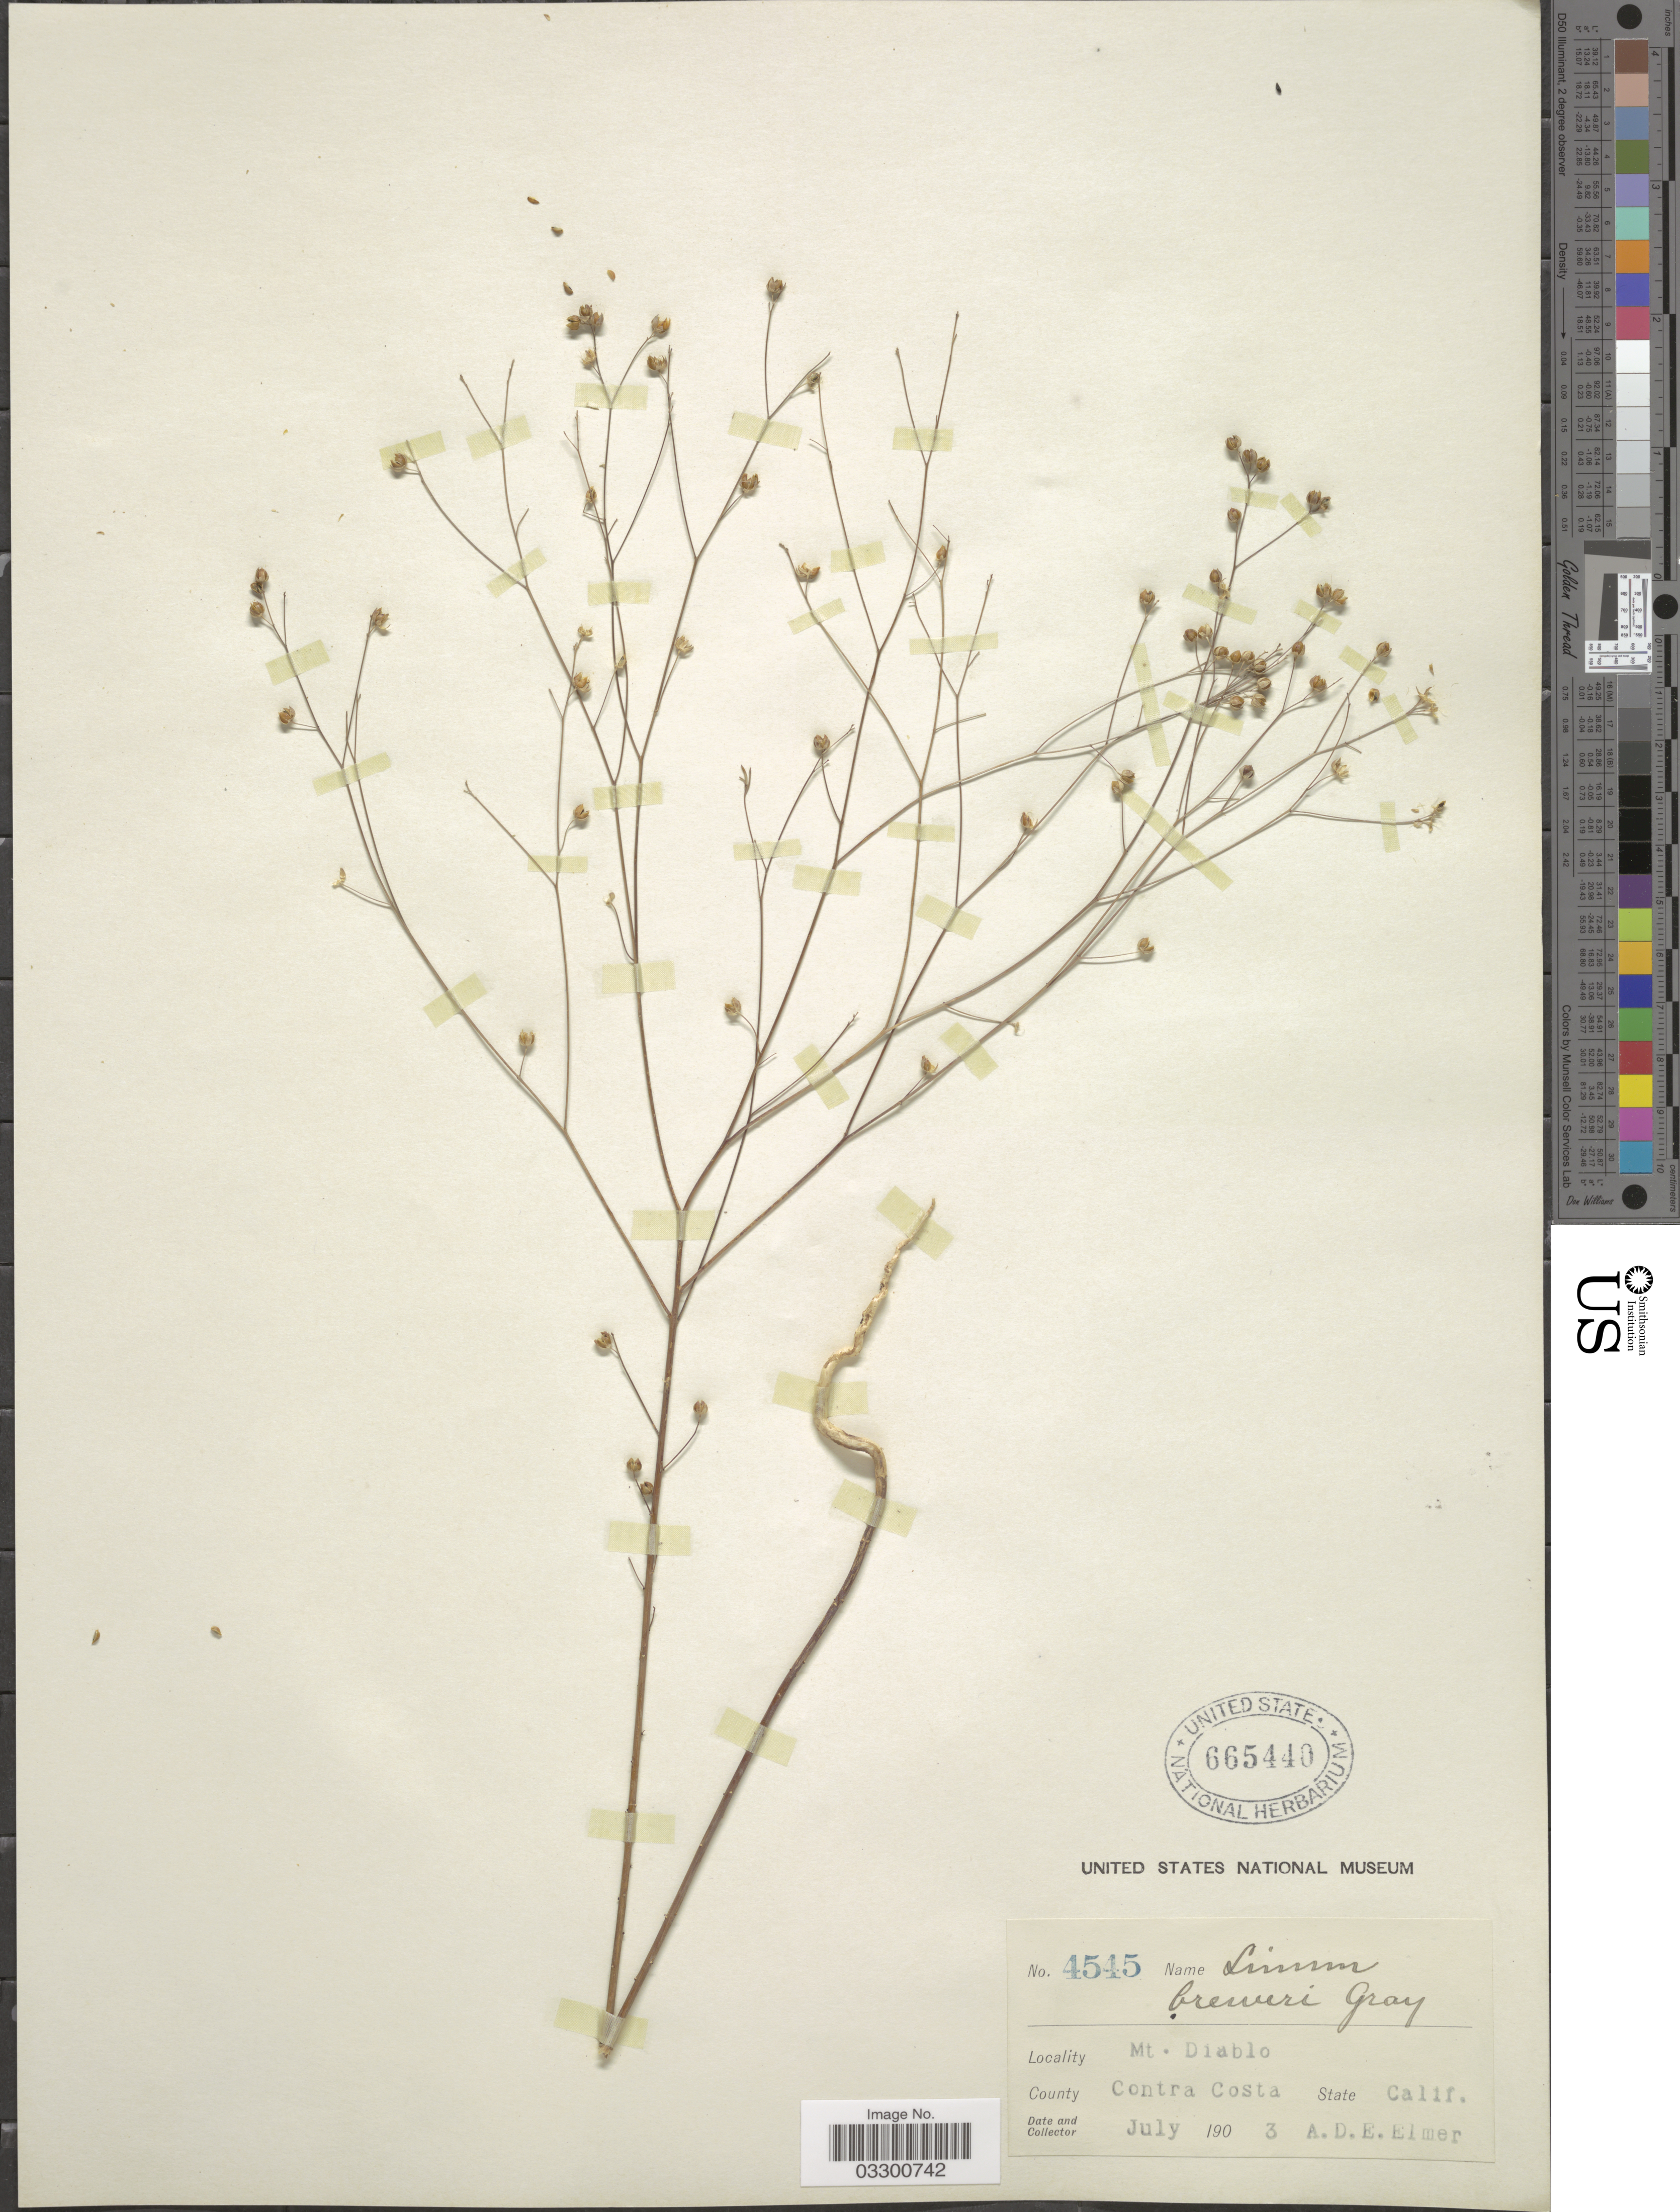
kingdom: Plantae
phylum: Tracheophyta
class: Magnoliopsida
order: Malpighiales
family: Linaceae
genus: Hesperolinon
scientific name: Hesperolinon breweri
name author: (A. Gray) Small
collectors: A. D. E. Elmer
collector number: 4545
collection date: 1903-07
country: United States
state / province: California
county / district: Contra Costa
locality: Mt. Diablo, County Contra Costa.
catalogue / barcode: US 665440